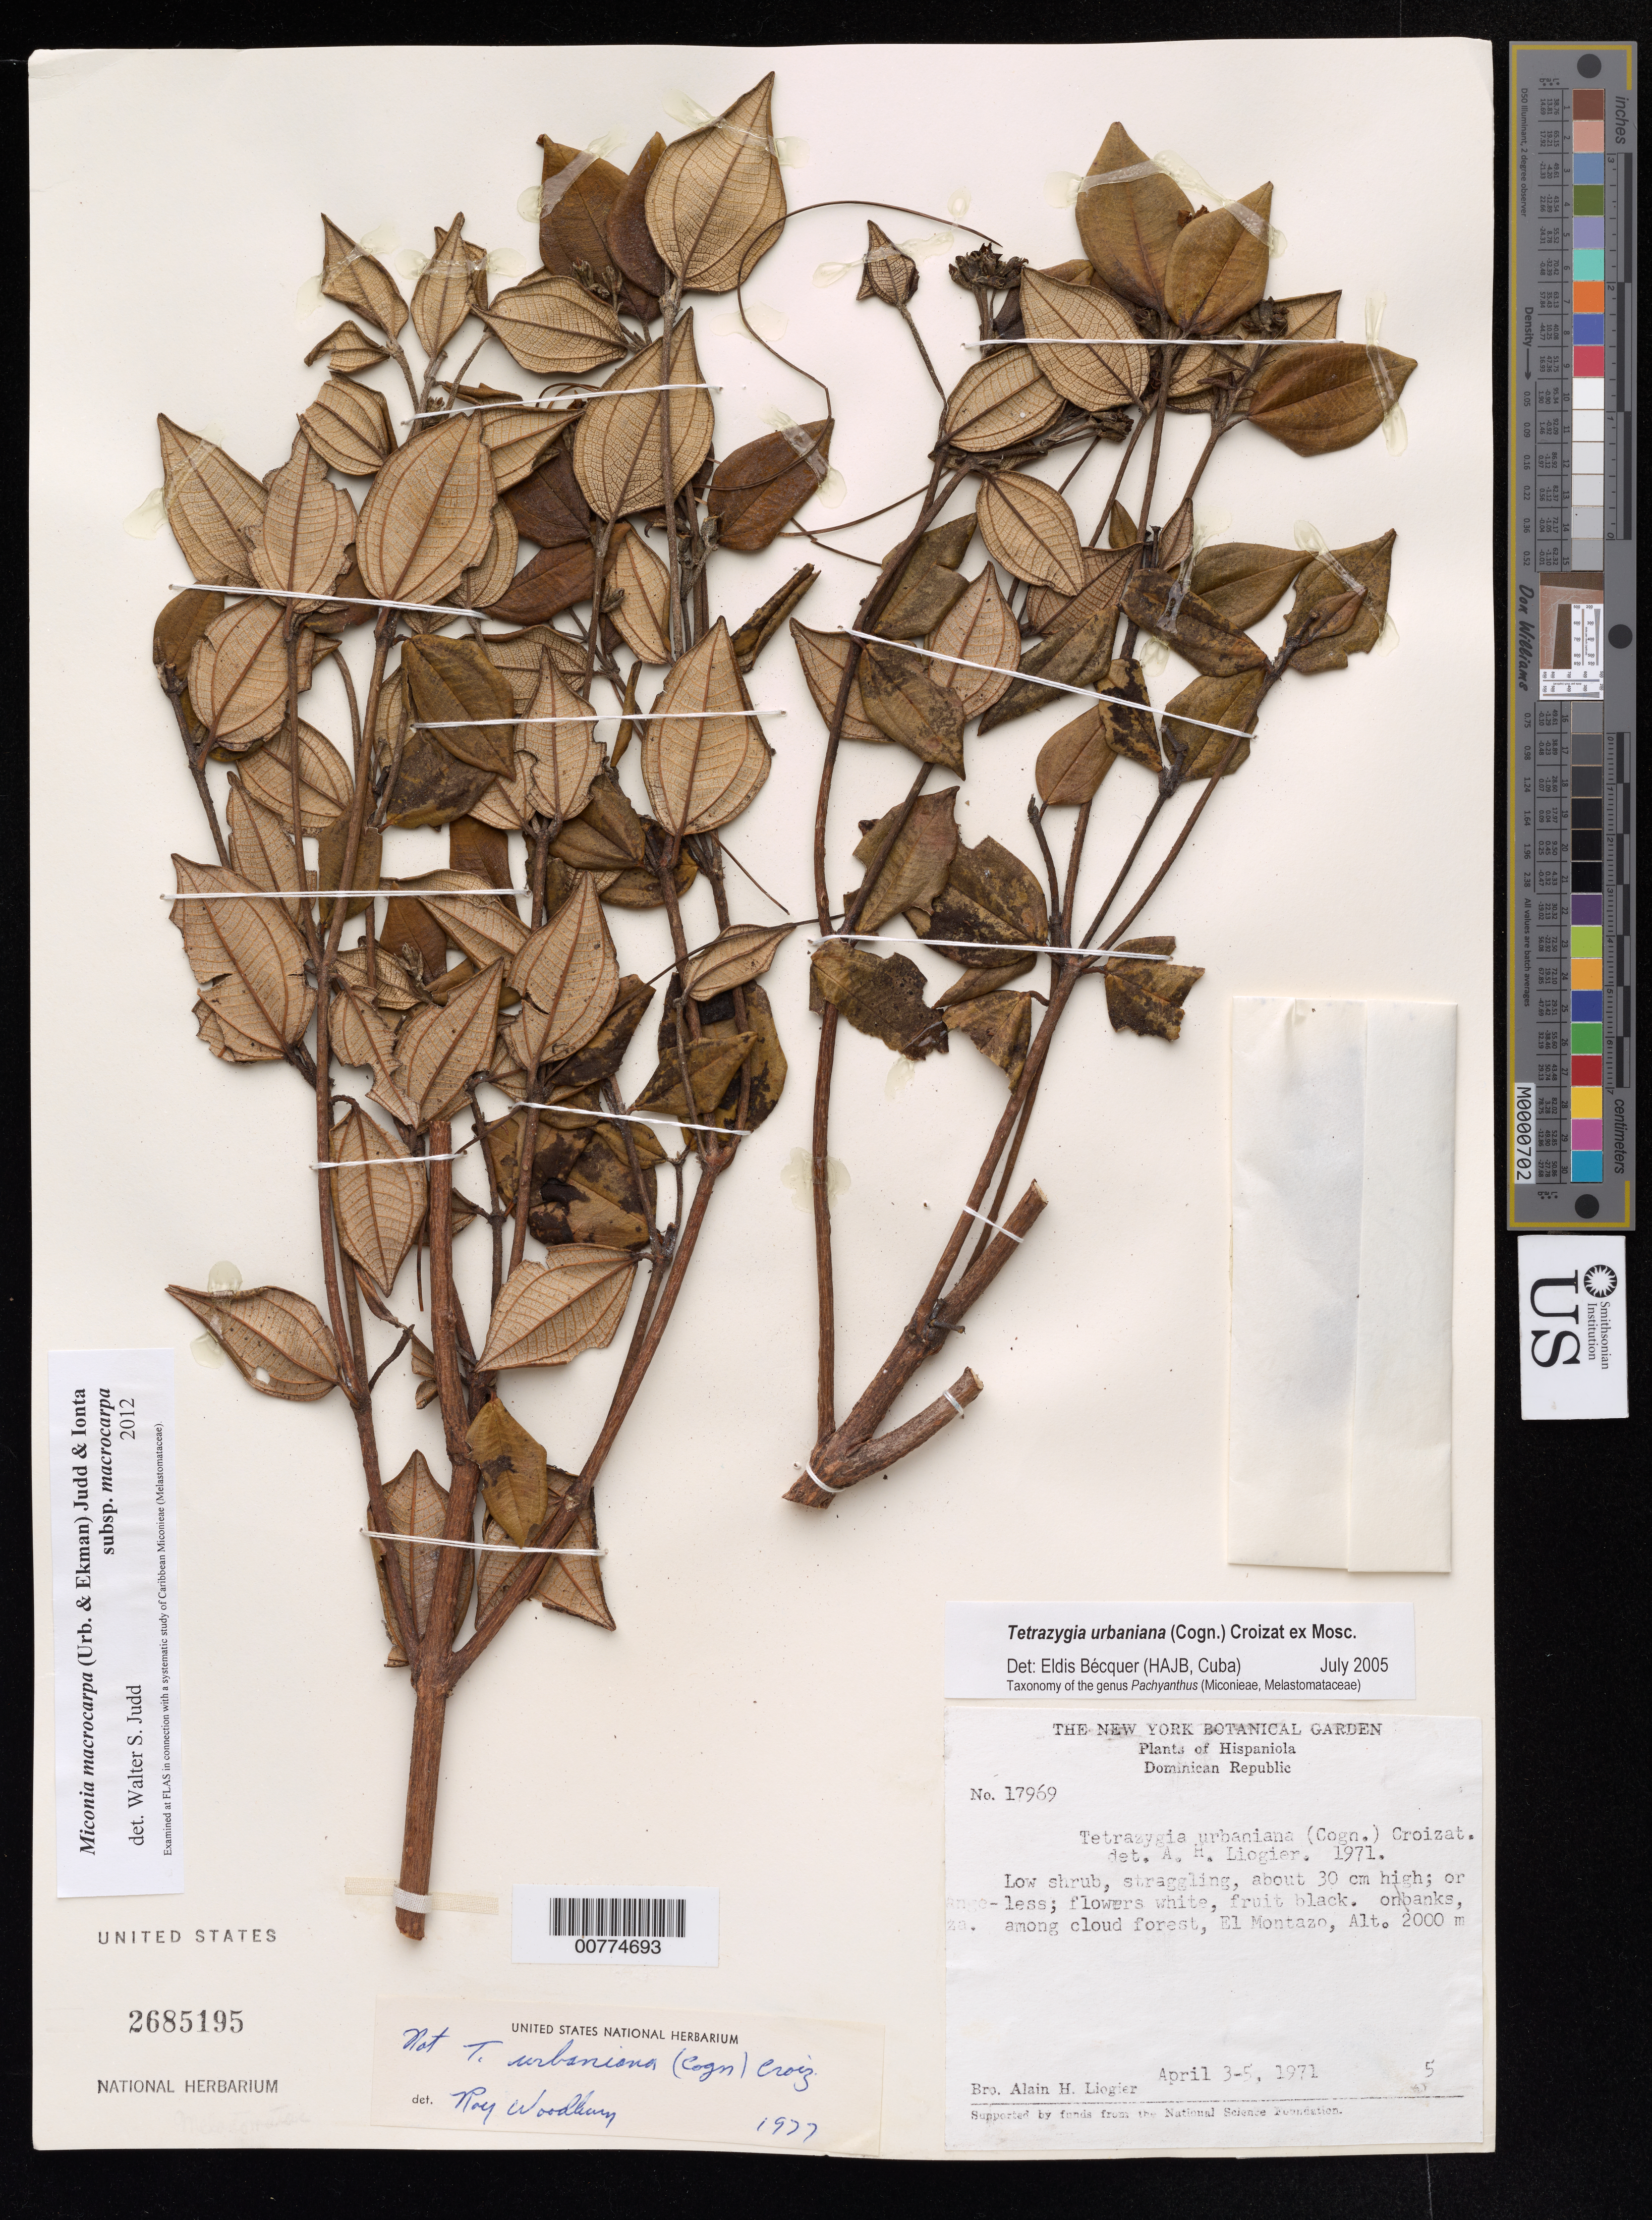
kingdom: Plantae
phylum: Tracheophyta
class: Magnoliopsida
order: Myrtales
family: Melastomataceae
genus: Miconia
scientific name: Miconia macrocarpa subsp. macrocarpa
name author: (Urb. & Ekman) Judd & Ionta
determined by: Judd, Walter S.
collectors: A. H. Liogier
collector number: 17969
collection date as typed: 03 Apr 1971 to 05 Apr 1971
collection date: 1971-04-03/1971-04-05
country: Dominican Republic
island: Hispaniola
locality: El Montazo.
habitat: On banks among cloud forest.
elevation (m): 2000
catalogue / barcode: US 2685195